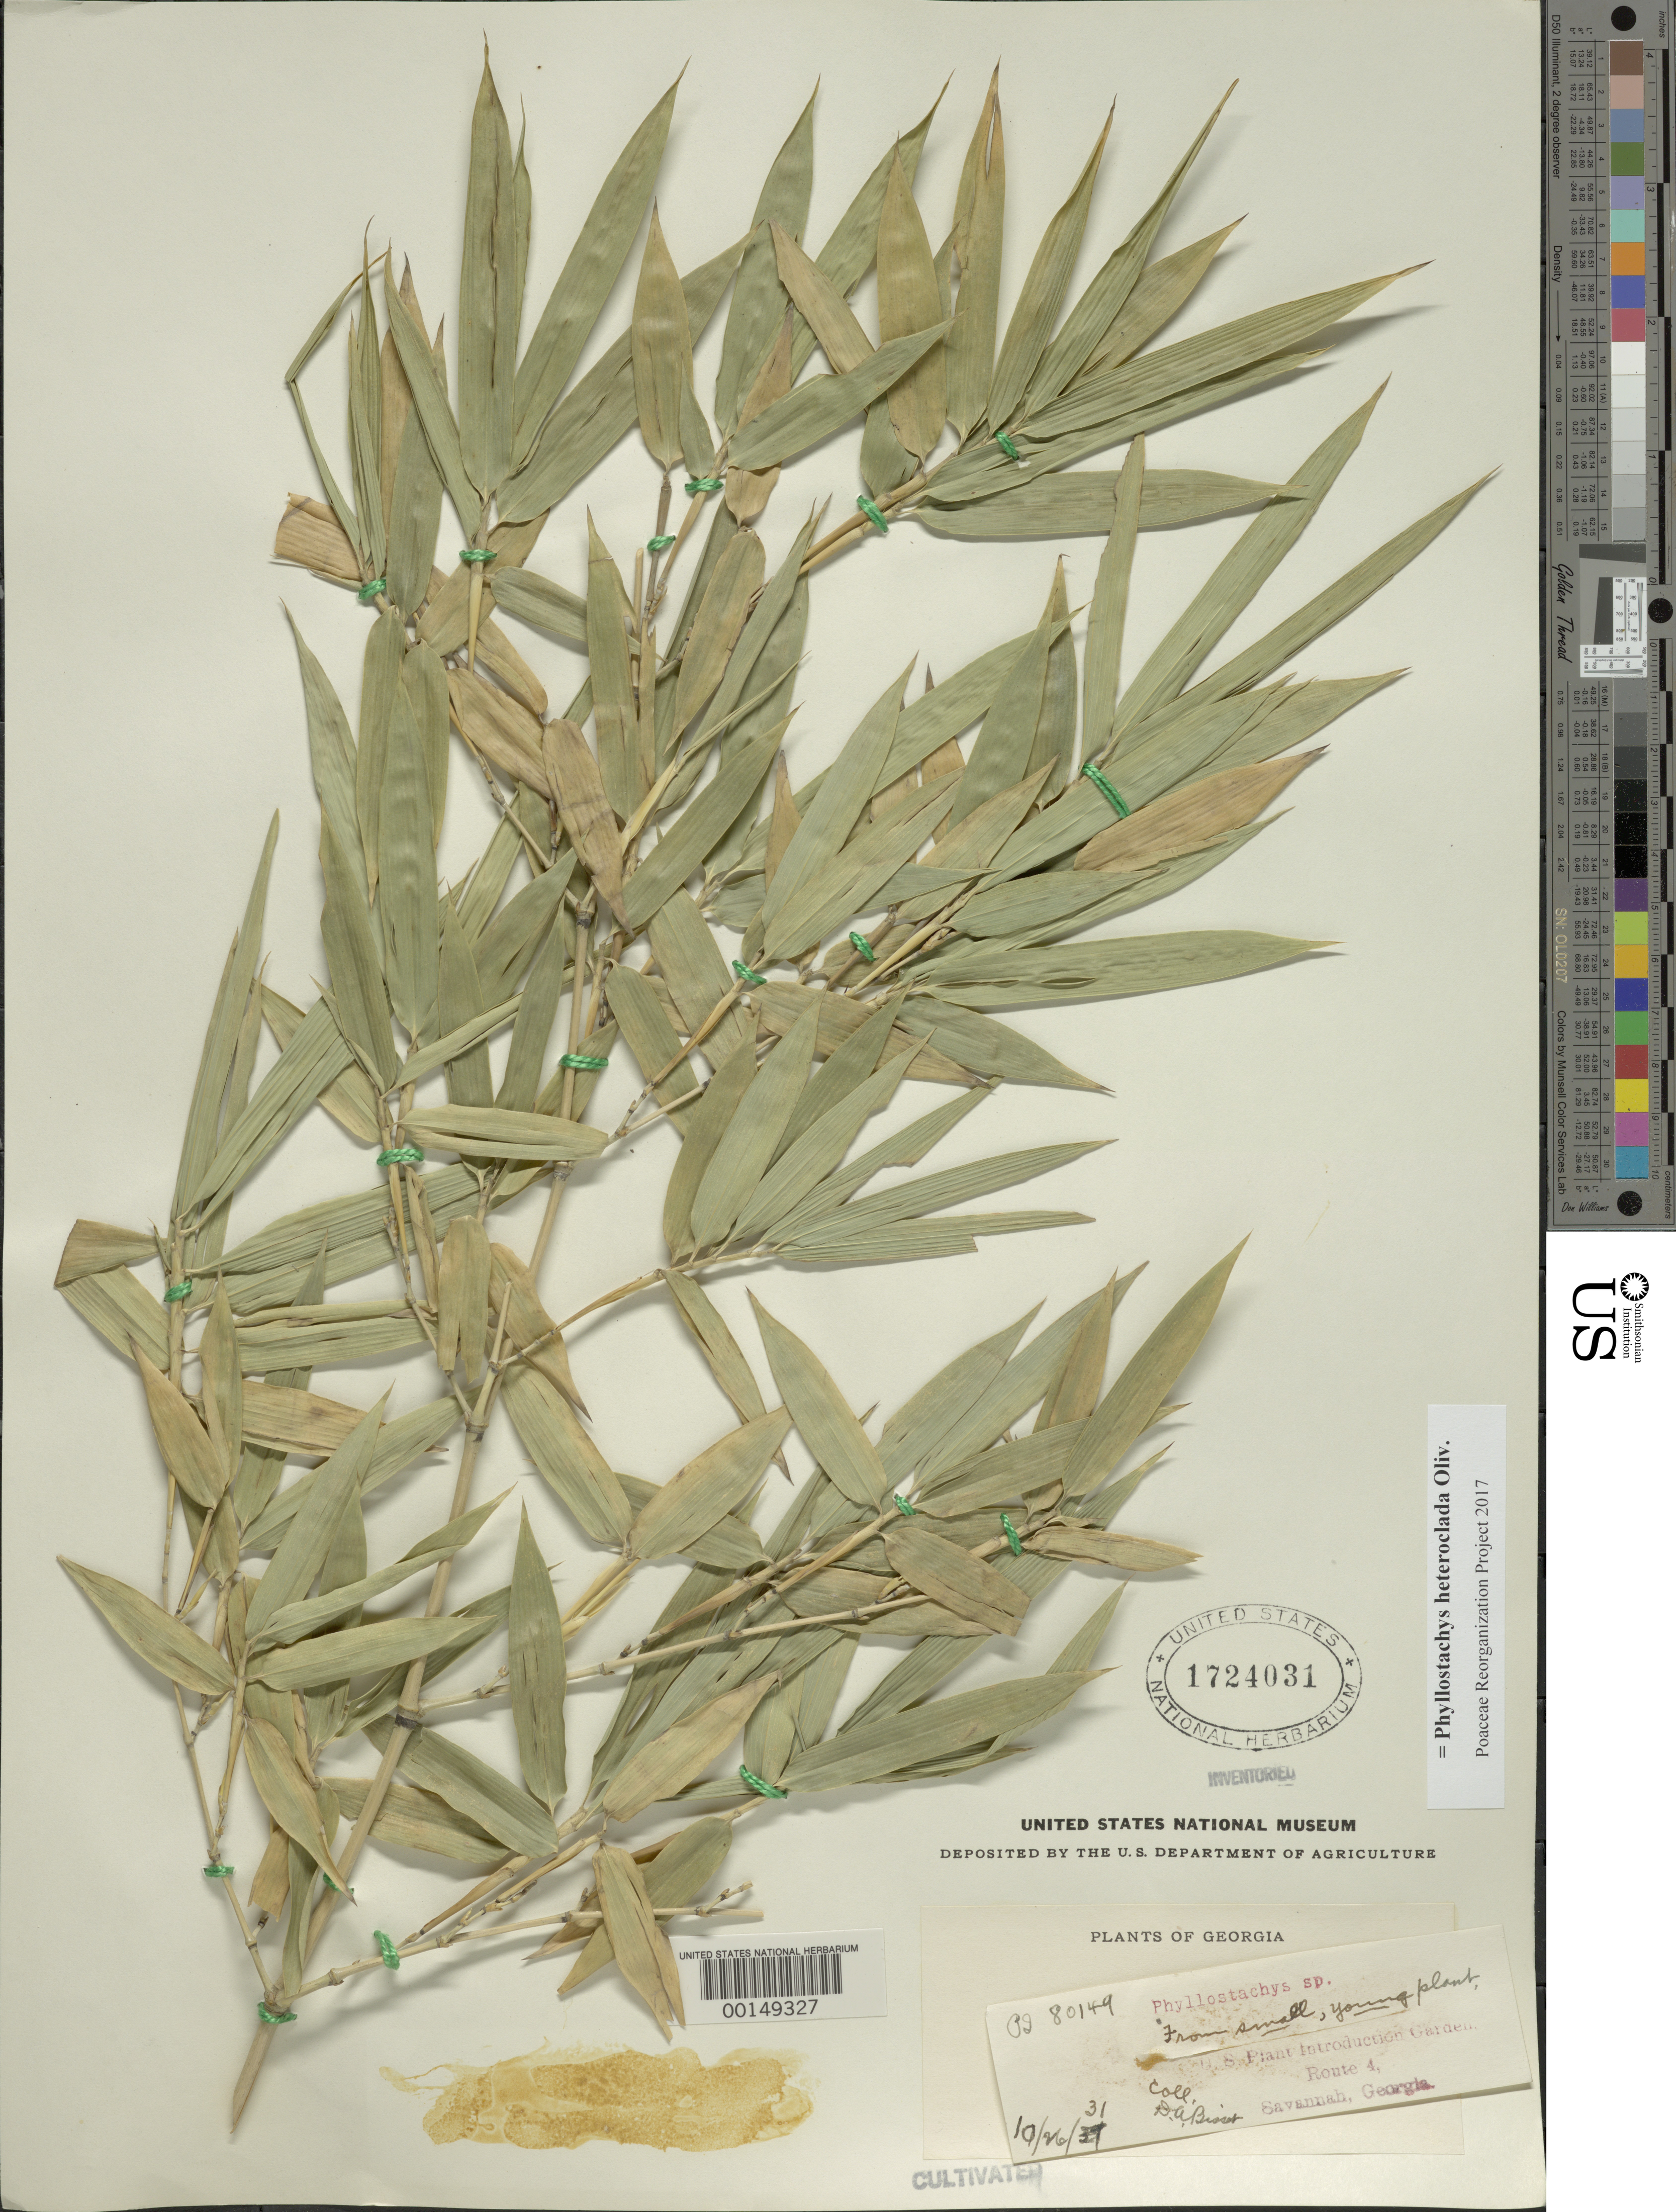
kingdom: Plantae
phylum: Tracheophyta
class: Liliopsida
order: Poales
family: Poaceae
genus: Phyllostachys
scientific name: Phyllostachys heteroclada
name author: Oliv.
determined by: Poaceae Reorganization Project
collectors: D. Bisset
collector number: PI 80149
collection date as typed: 26 Oct 1931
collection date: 1931-10-26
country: United States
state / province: Georgia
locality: Savannah, u.s.p.i. garden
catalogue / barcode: US 1724031